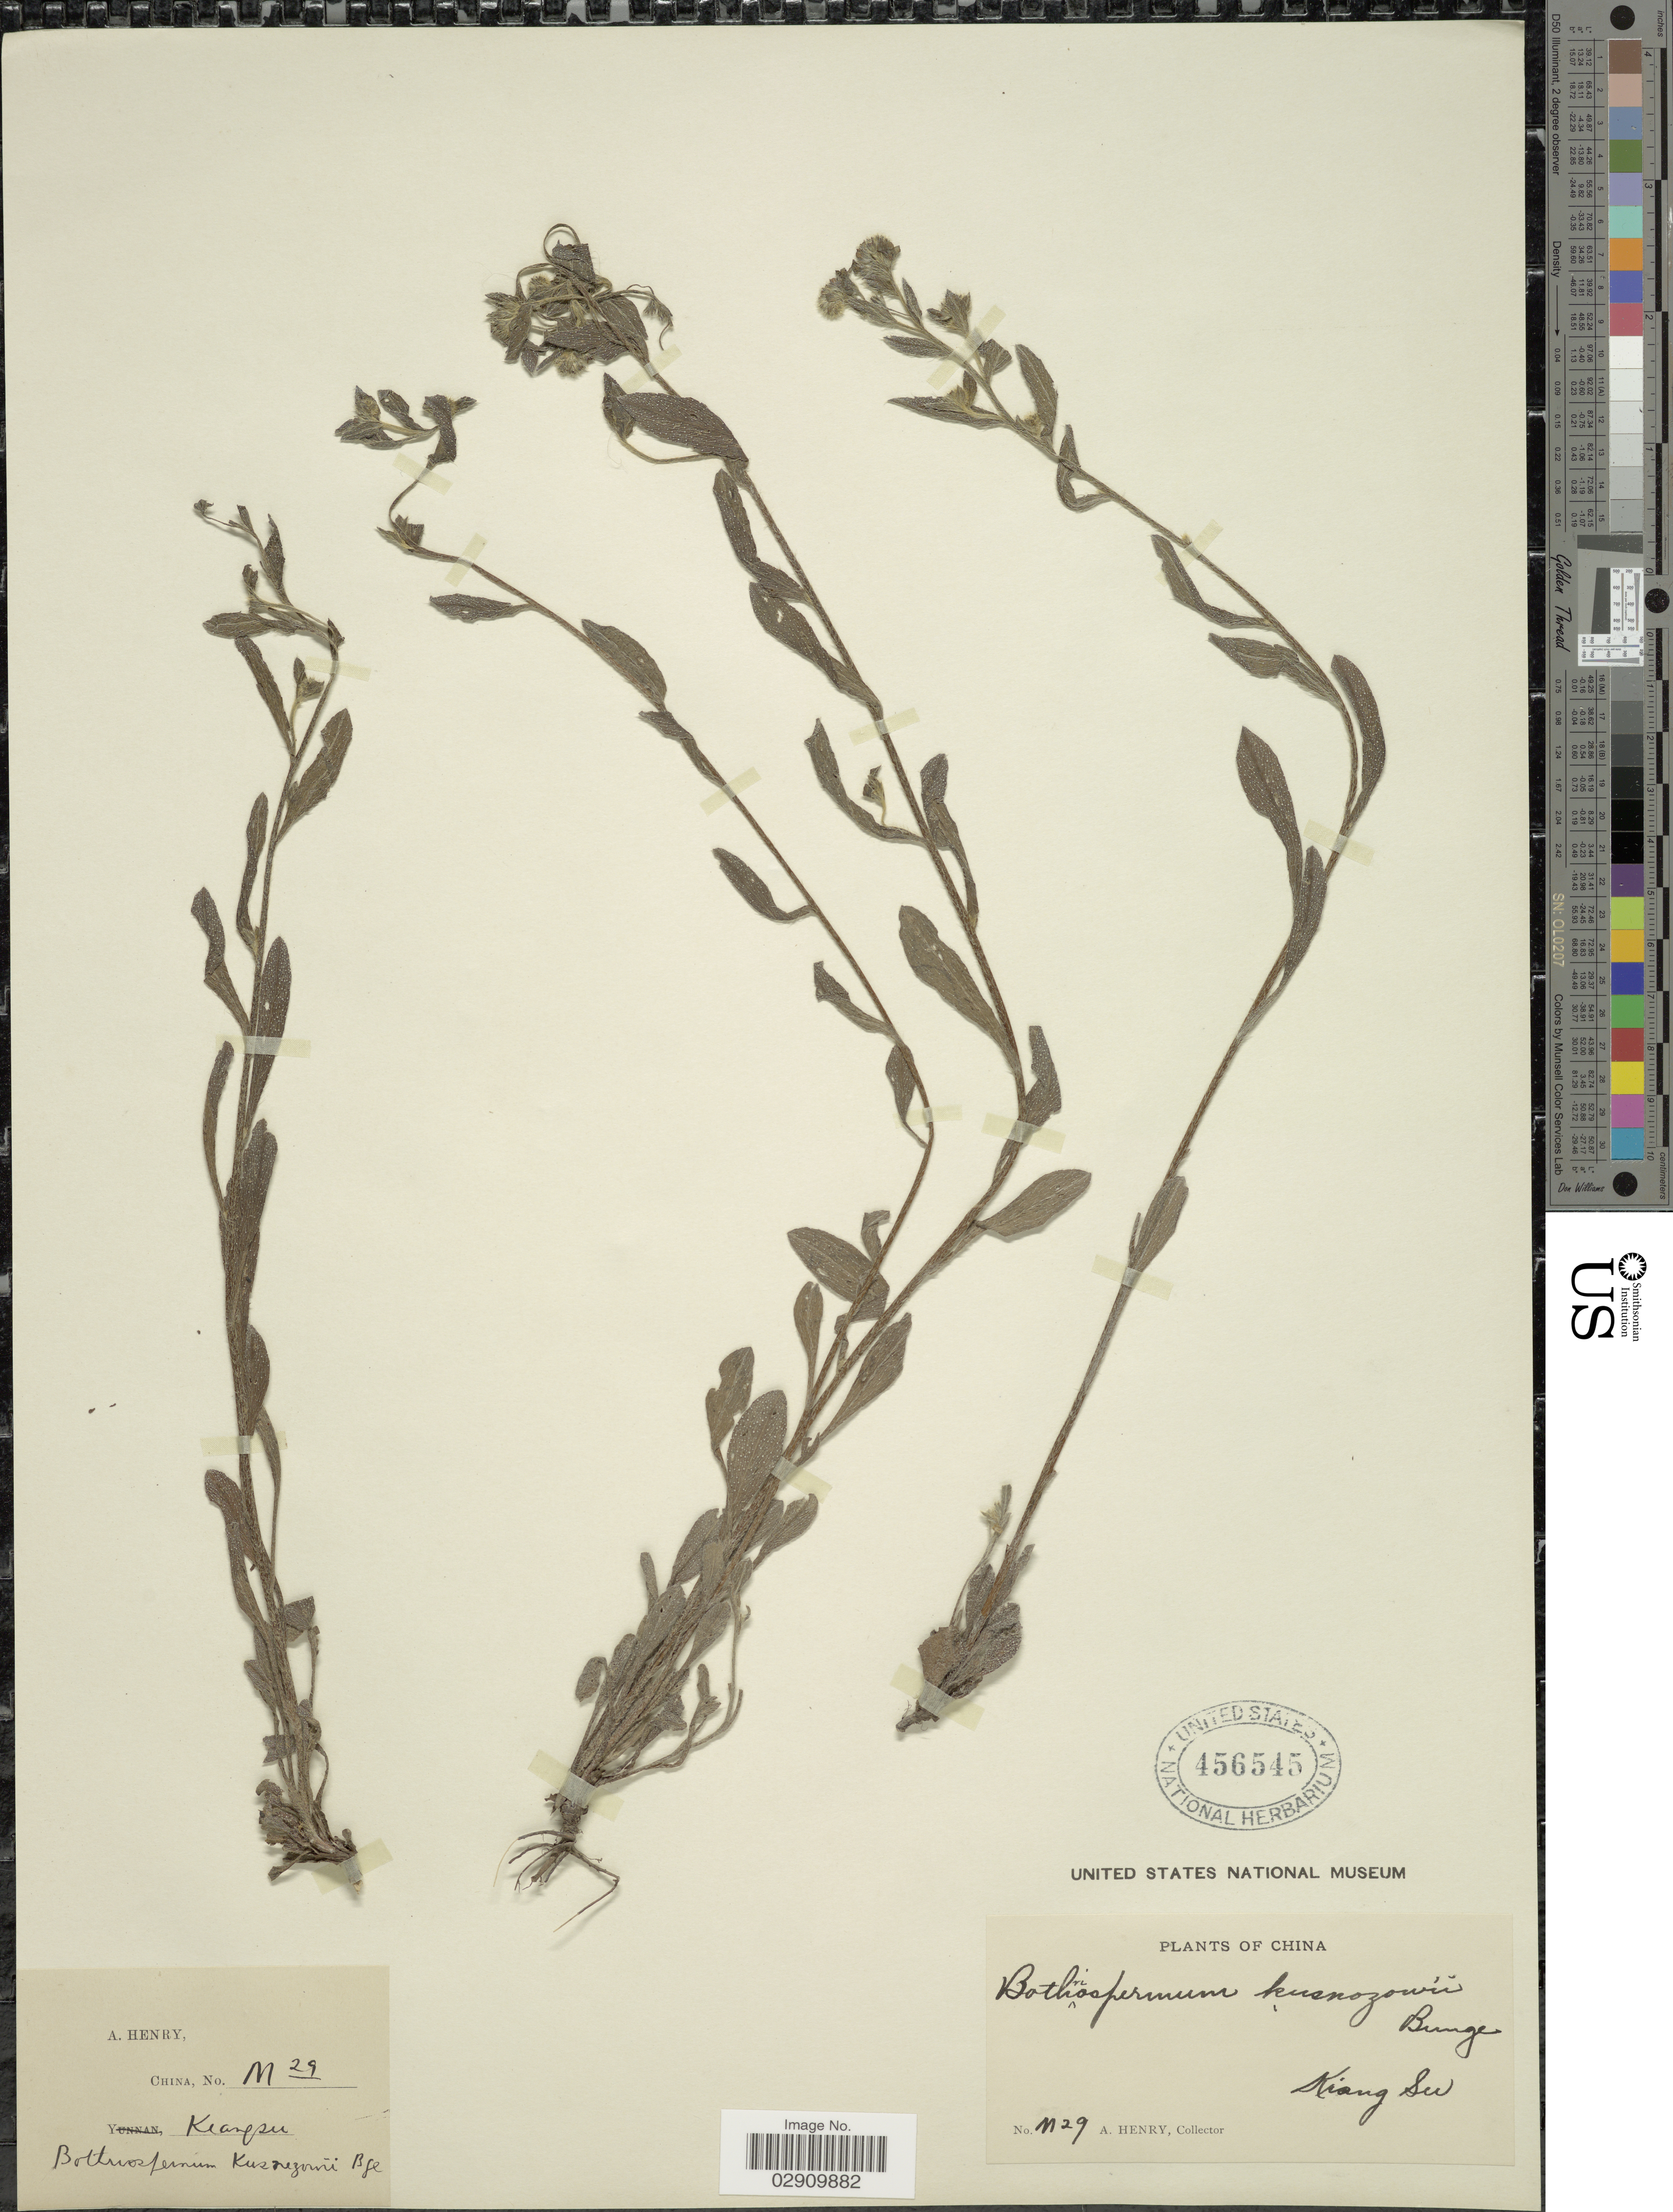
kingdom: Plantae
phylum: Tracheophyta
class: Magnoliopsida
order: Boraginales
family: Boraginaceae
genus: Bothriospermum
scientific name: Bothriospermum kusnezowii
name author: Bunge ex DC.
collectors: A. Henry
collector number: M29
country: China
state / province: Jiangsu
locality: Kiang Su.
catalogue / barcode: US 456545